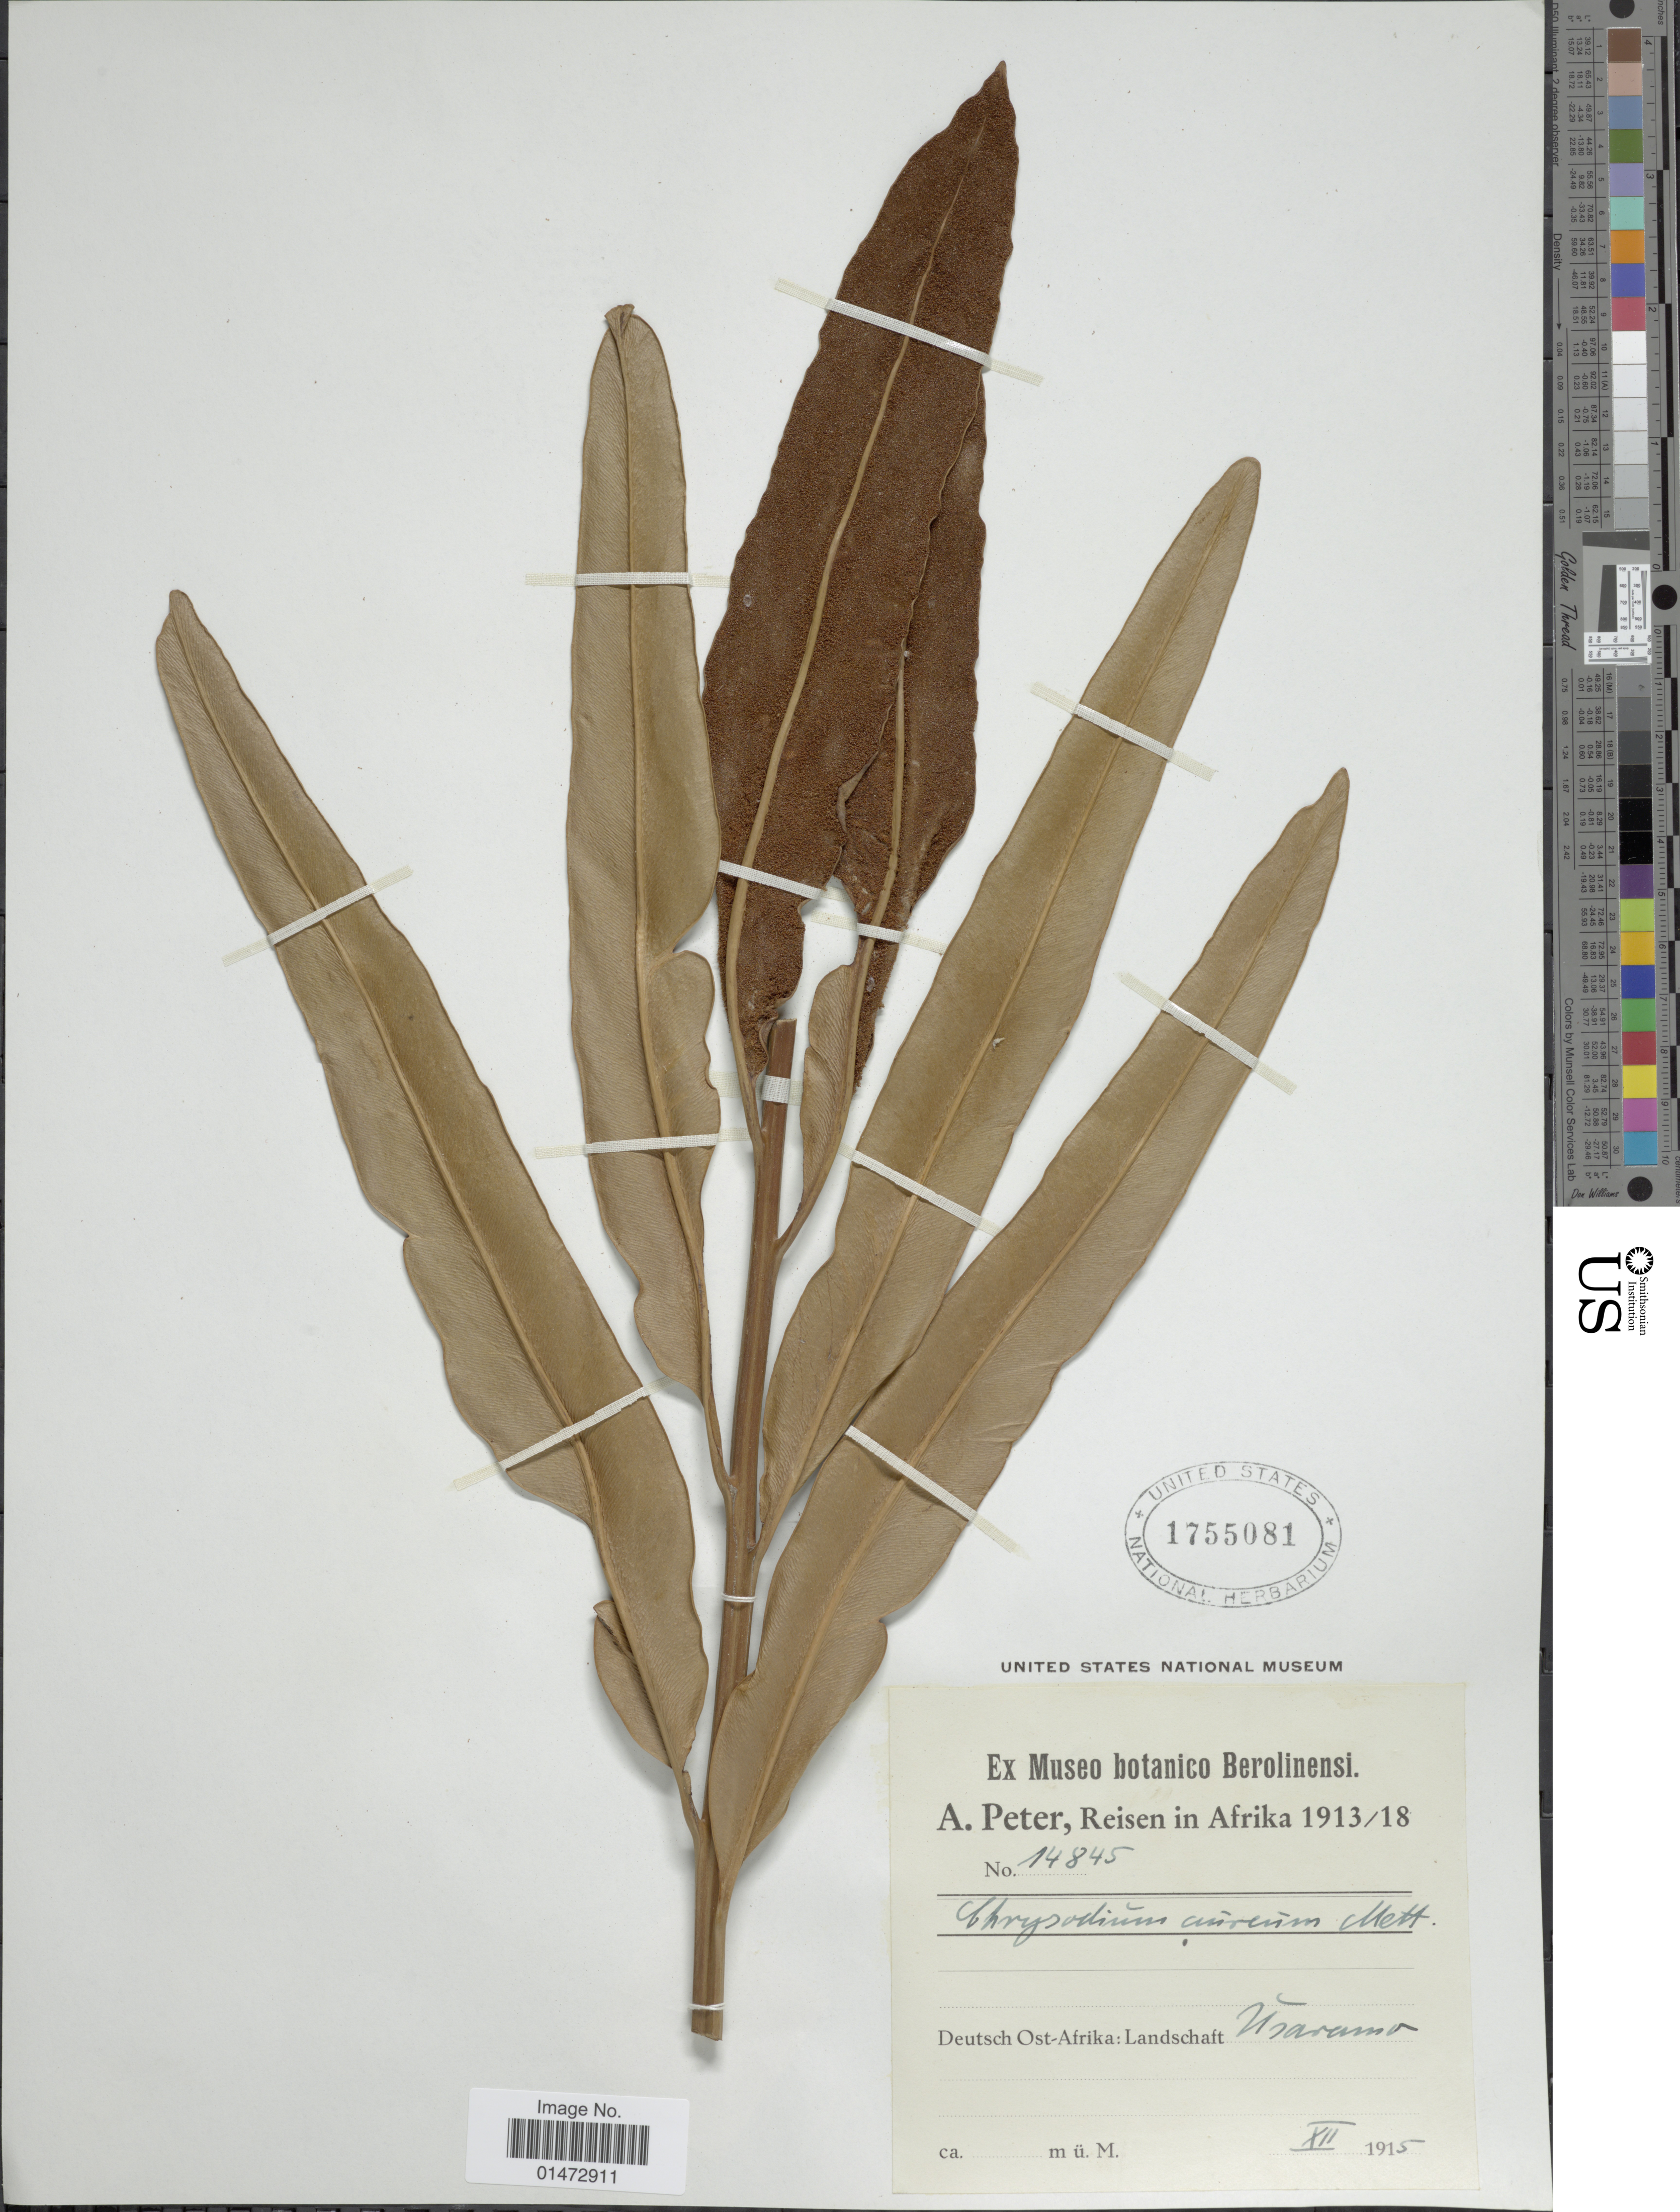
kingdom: Plantae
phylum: Tracheophyta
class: Polypodiopsida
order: Polypodiales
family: Pteridaceae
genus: Acrostichum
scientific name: Acrostichum aureum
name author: L.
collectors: A. Peter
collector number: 14845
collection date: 1915-12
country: Tanzania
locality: Deutsch Ost-Afrika: Landschaft Usagara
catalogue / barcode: US 1755081